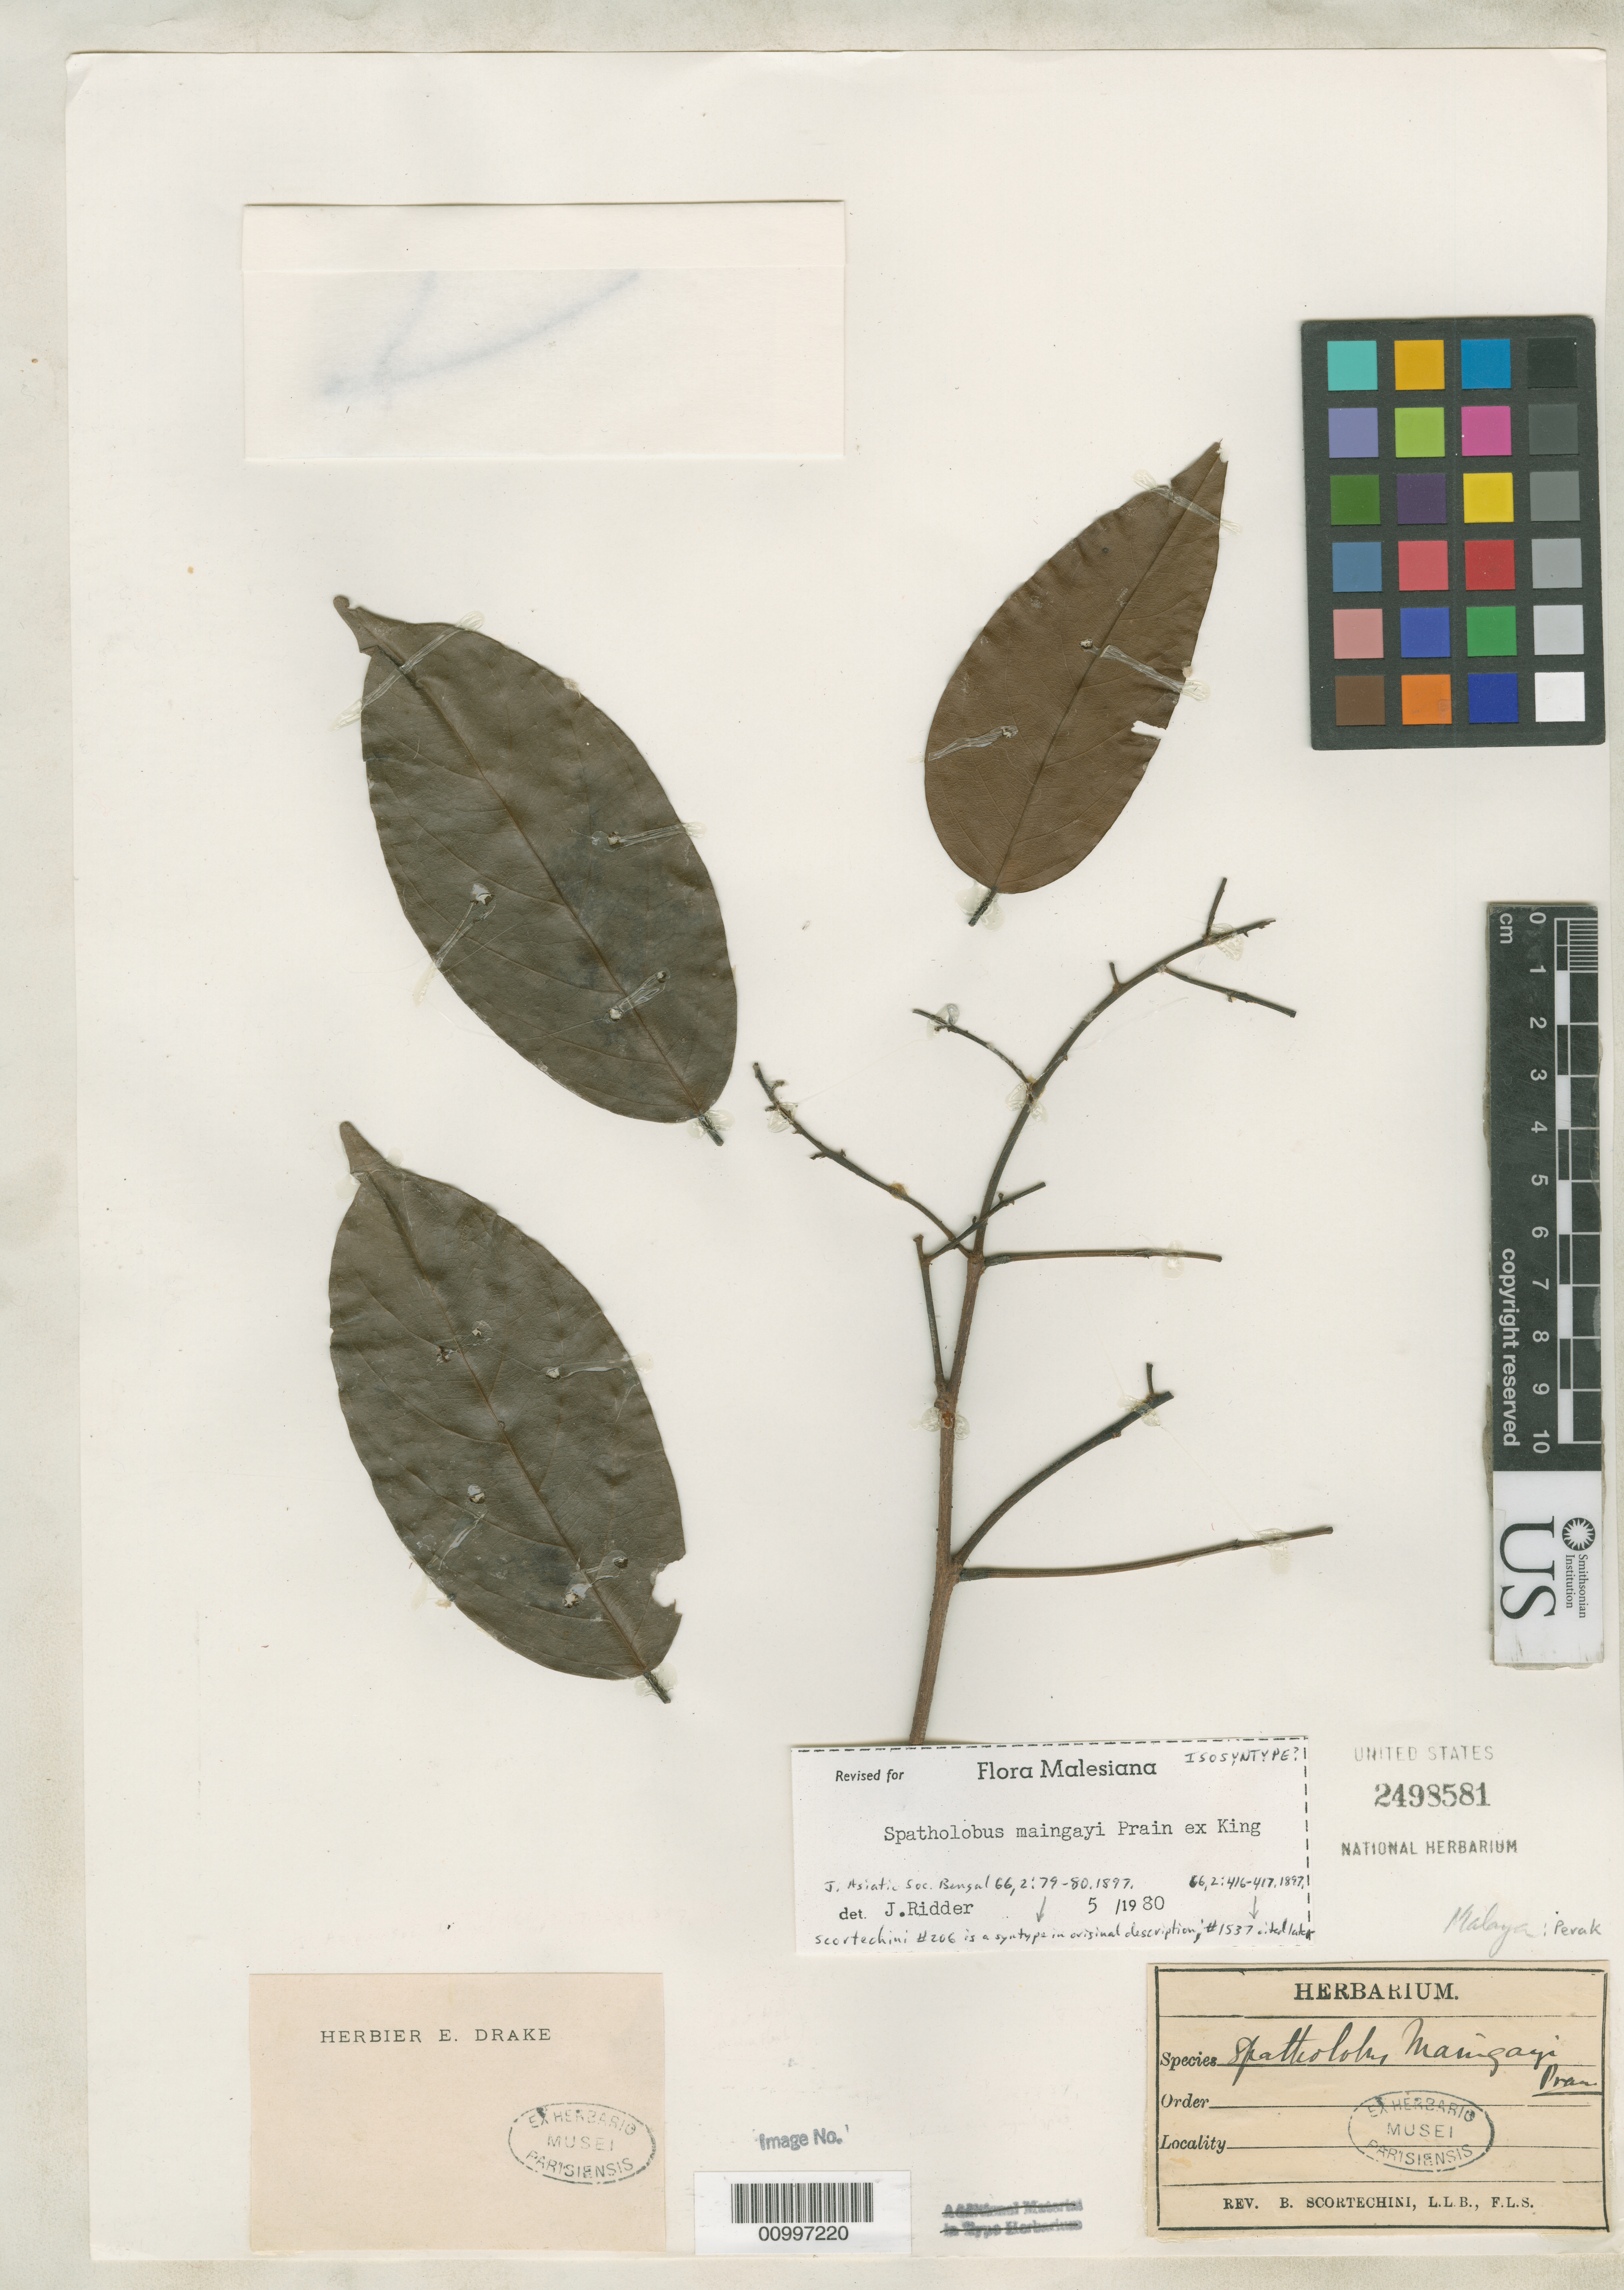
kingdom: Plantae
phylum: Tracheophyta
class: Magnoliopsida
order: Fabales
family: Fabaceae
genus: Spatholobus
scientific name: Spatholobus maingayi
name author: Prain in King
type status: Possible Syntype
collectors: B. Scortechini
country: Malaysia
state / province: Perak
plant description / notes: Scortechini no. 206 is cited as a syntype in the protologue, while his collection no. 1537 is cited on page 416 of the same publication.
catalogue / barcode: US 2498581